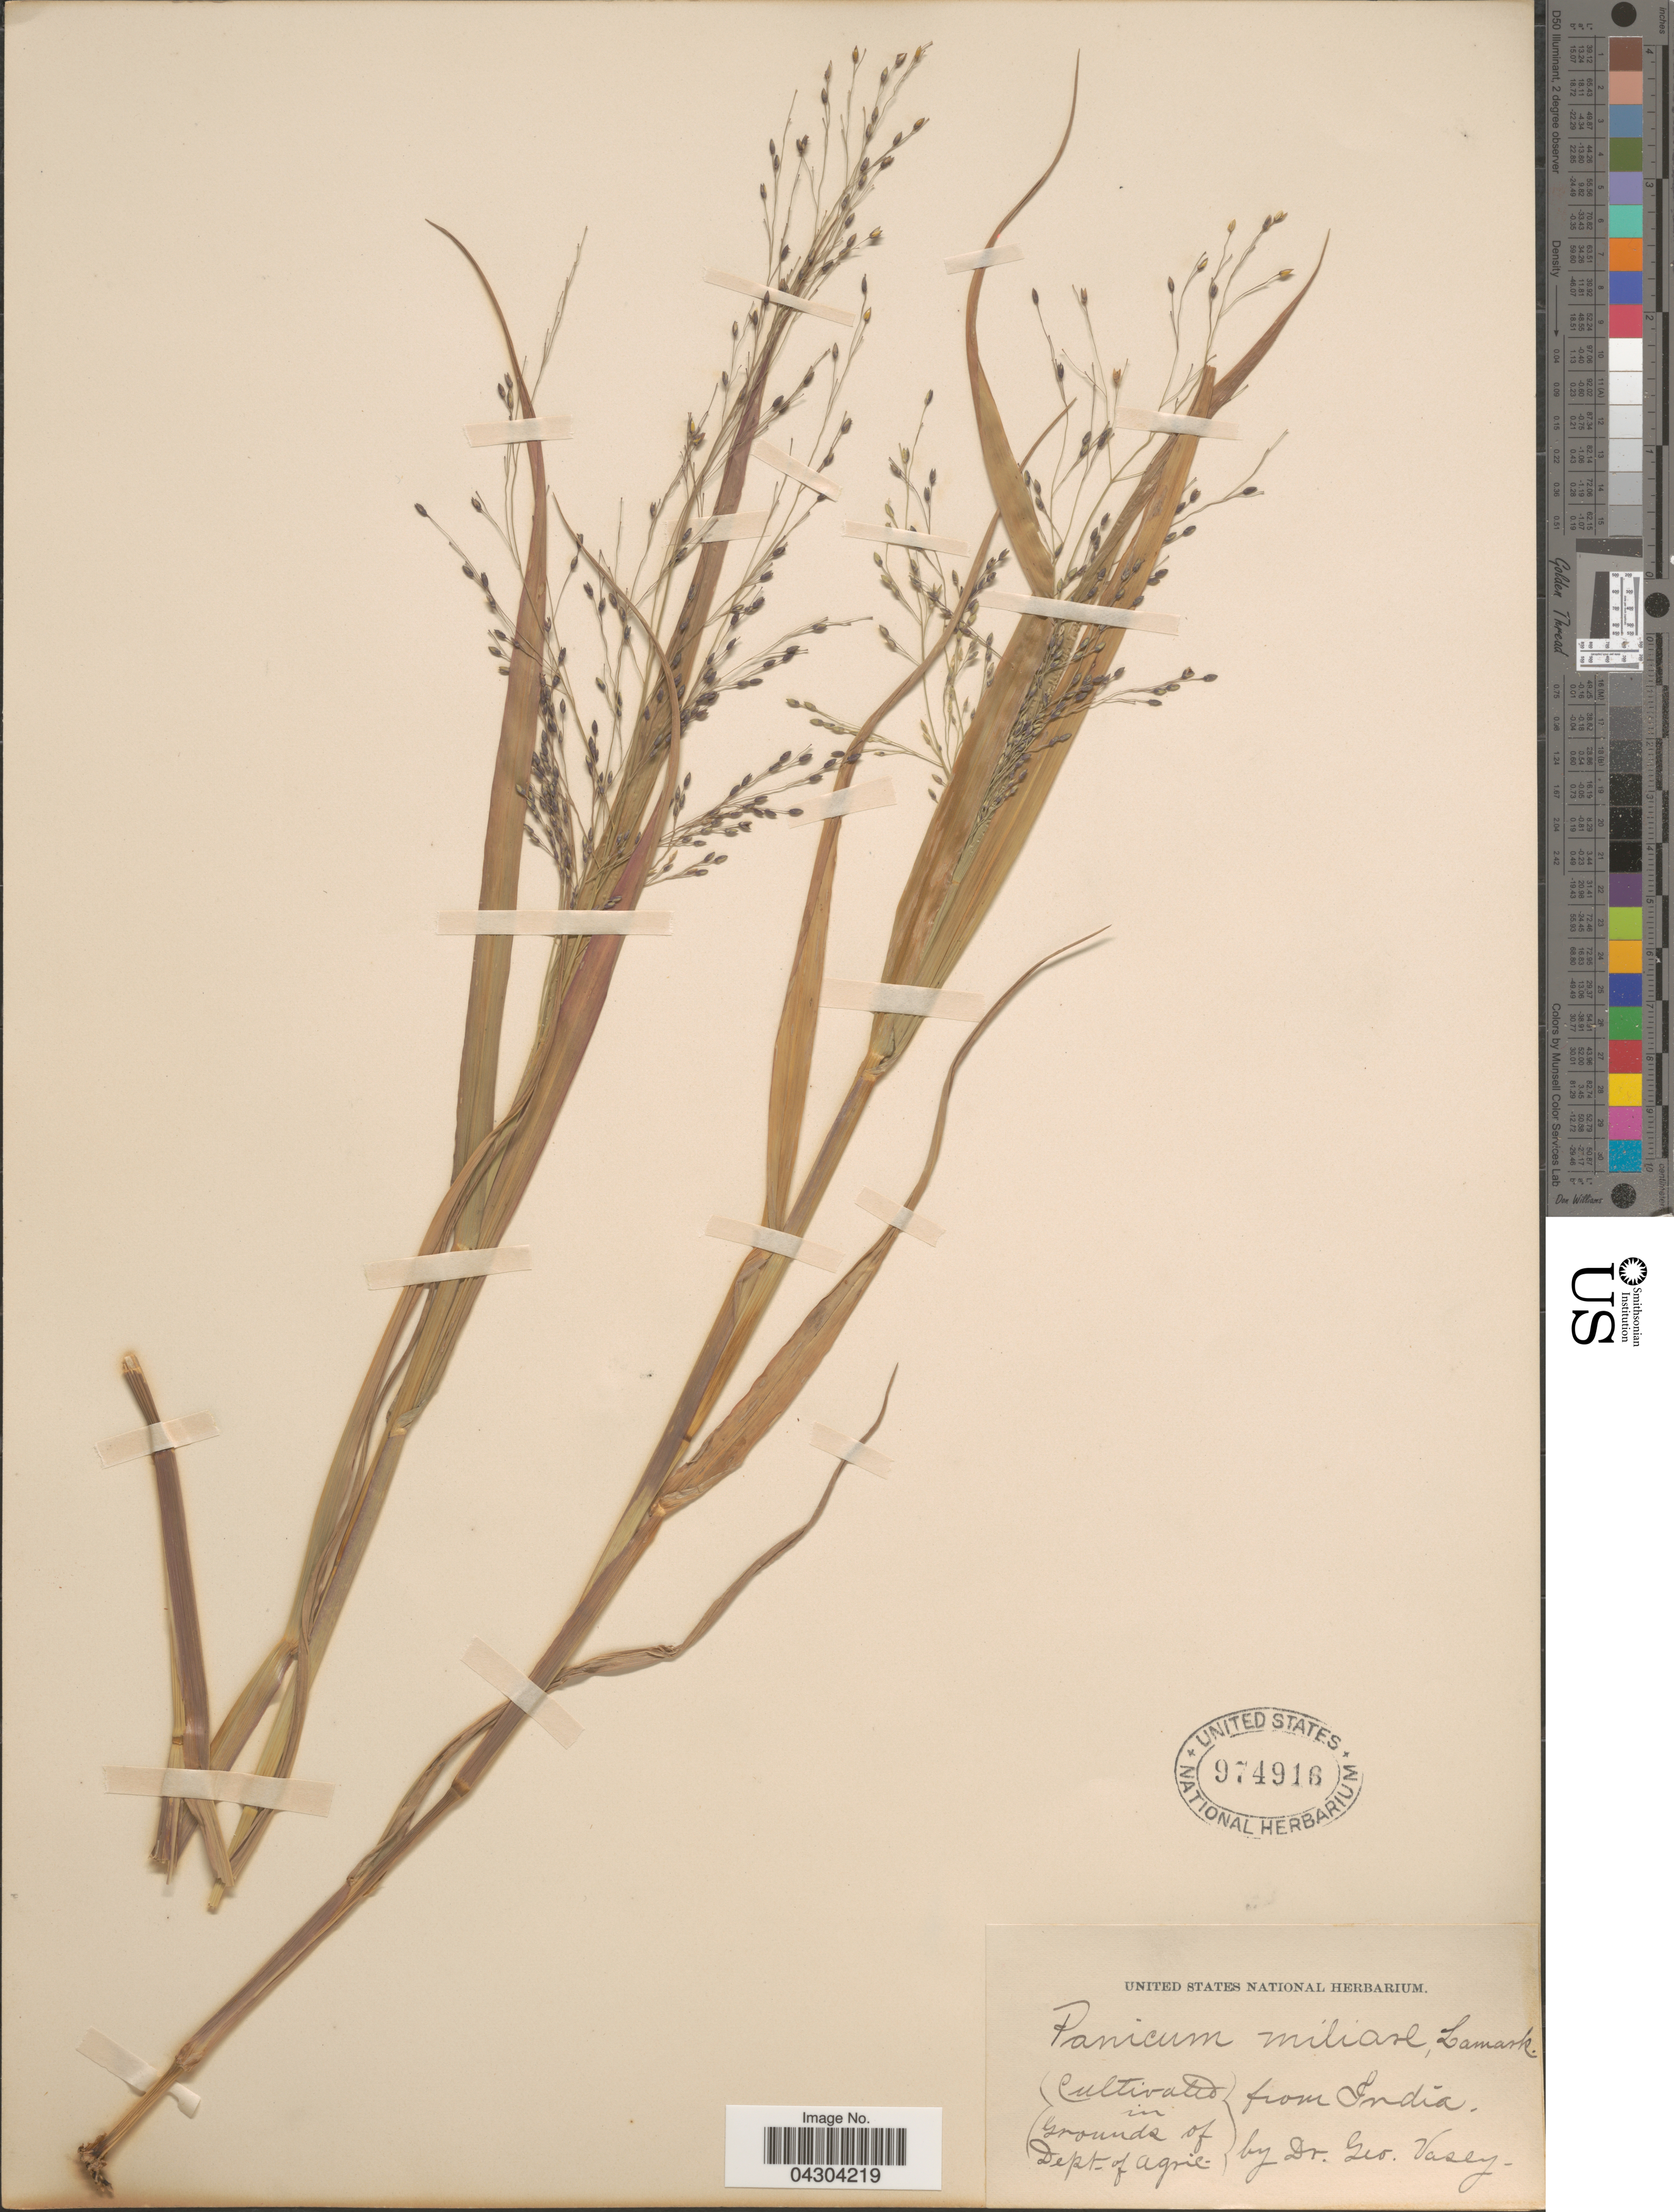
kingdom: Plantae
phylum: Tracheophyta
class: Liliopsida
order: Poales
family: Poaceae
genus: Panicum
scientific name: Panicum antidotale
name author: Retz.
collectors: G. R. Vasey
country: United States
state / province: District of Columbia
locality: (Grounds of Dept. of Agric.)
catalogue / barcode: US 974916